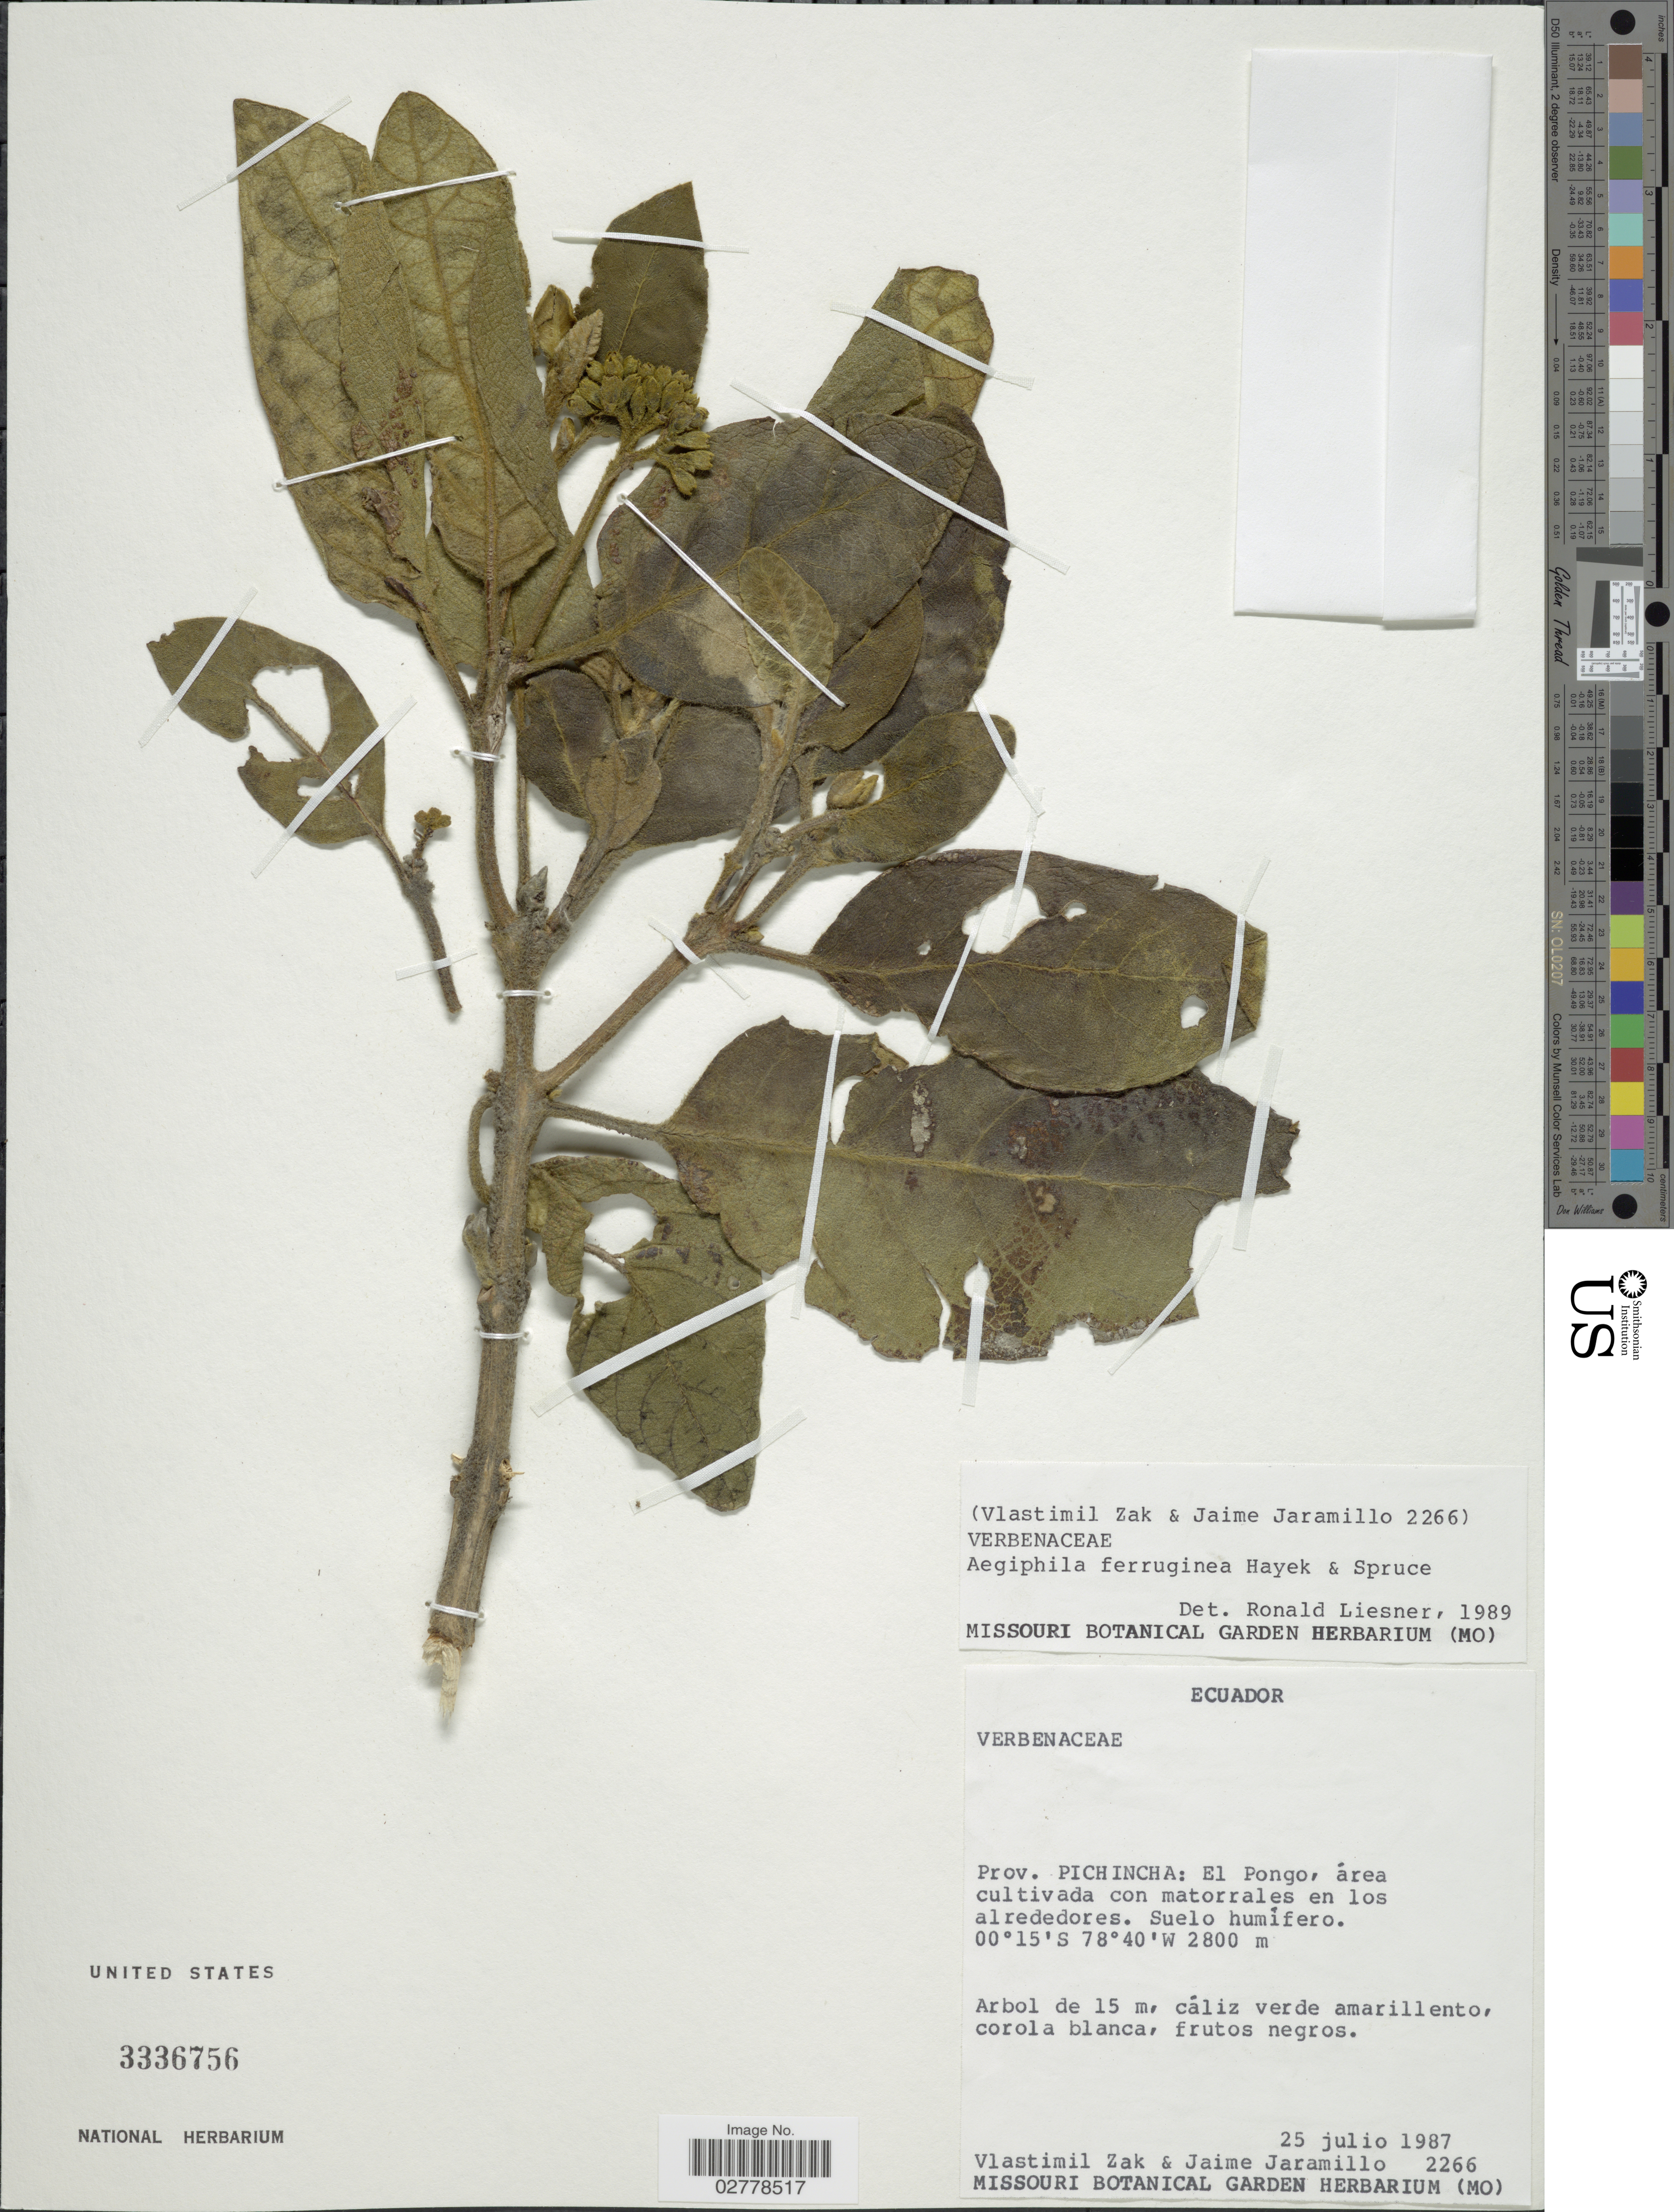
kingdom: Plantae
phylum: Tracheophyta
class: Magnoliopsida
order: Lamiales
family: Lamiaceae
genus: Aegiphila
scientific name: Aegiphila ferruginea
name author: Hayek & Spruce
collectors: V. Zak & J. Jaramillo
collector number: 2266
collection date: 1987-07-25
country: Ecuador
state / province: Pichincha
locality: El Pongo, area cultivada con matorrales en los alrededores.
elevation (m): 2800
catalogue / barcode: US 3336756